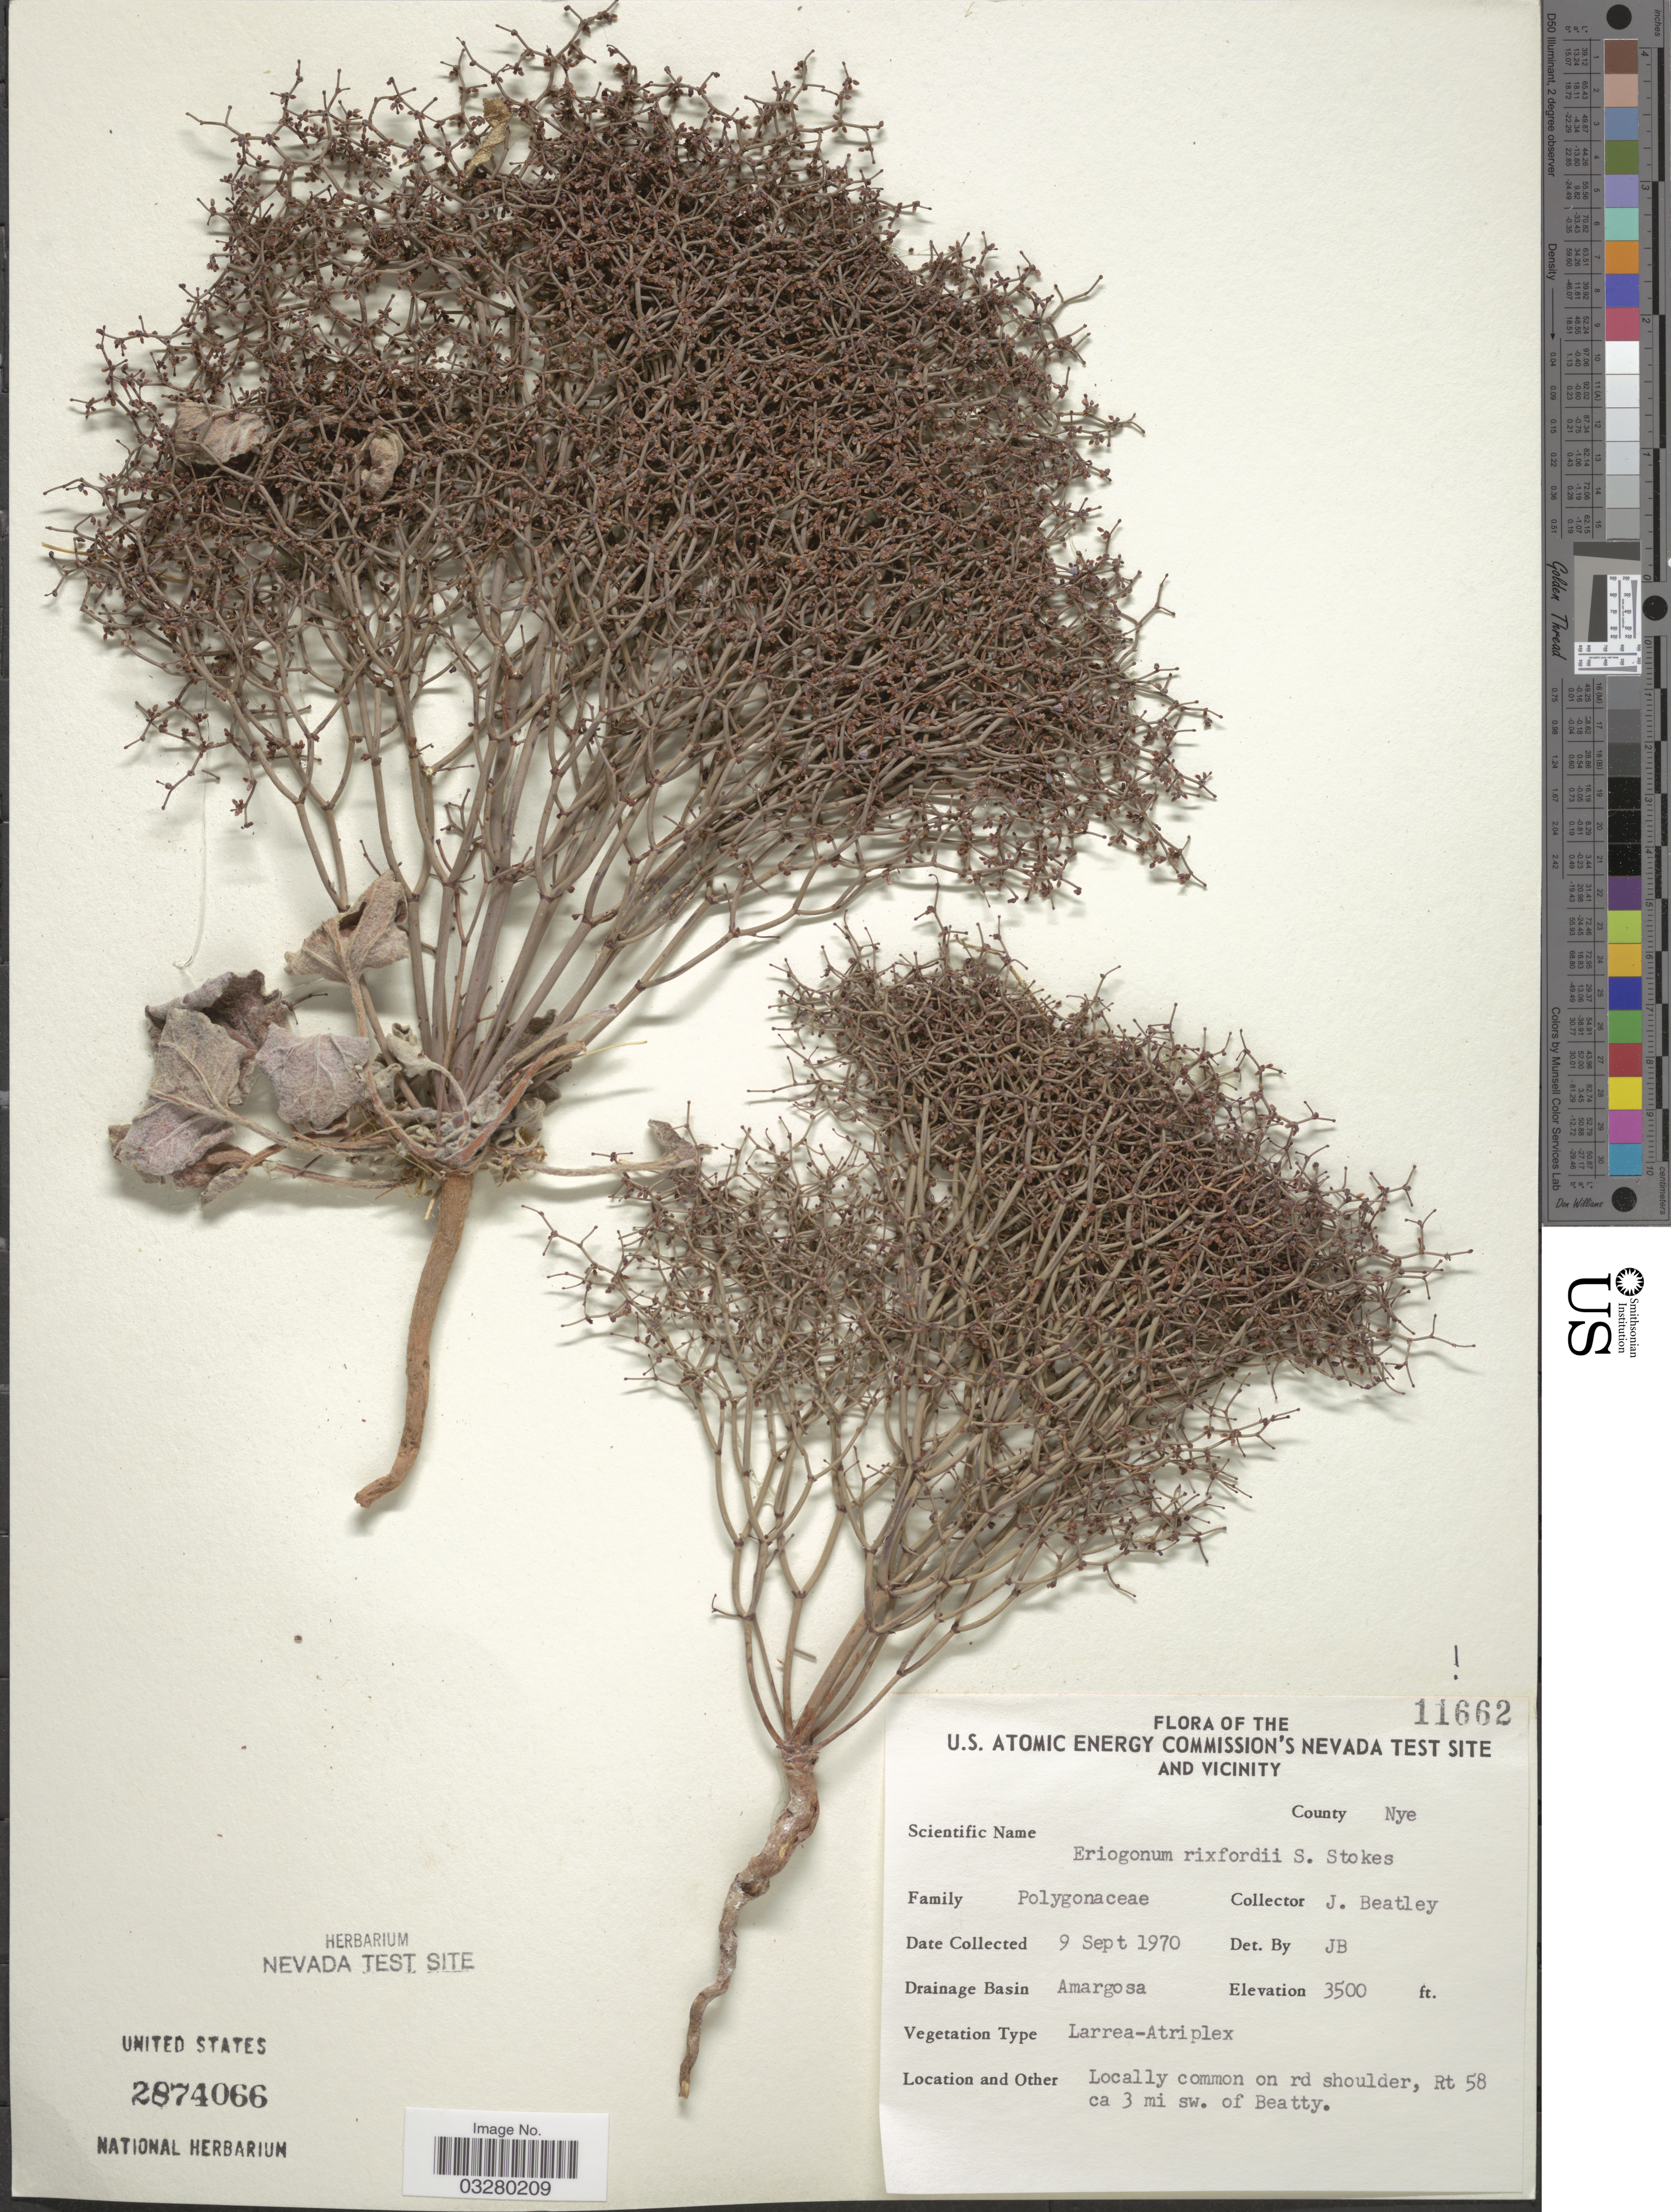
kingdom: Plantae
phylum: Tracheophyta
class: Magnoliopsida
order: Caryophyllales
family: Polygonaceae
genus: Eriogonum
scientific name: Eriogonum rixfordii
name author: S. Stokes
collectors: J. C. Beatley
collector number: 11662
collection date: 1970-09-09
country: United States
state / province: Nevada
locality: U.S. Atomic Energy Commission's Nevada Test Site and Vicinity. County Nye. Drainage Basin Amargosa. Common on rd shoulder, Rt 58 ca 3 mi sw. of Beatty.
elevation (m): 1067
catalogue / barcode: US 2874066